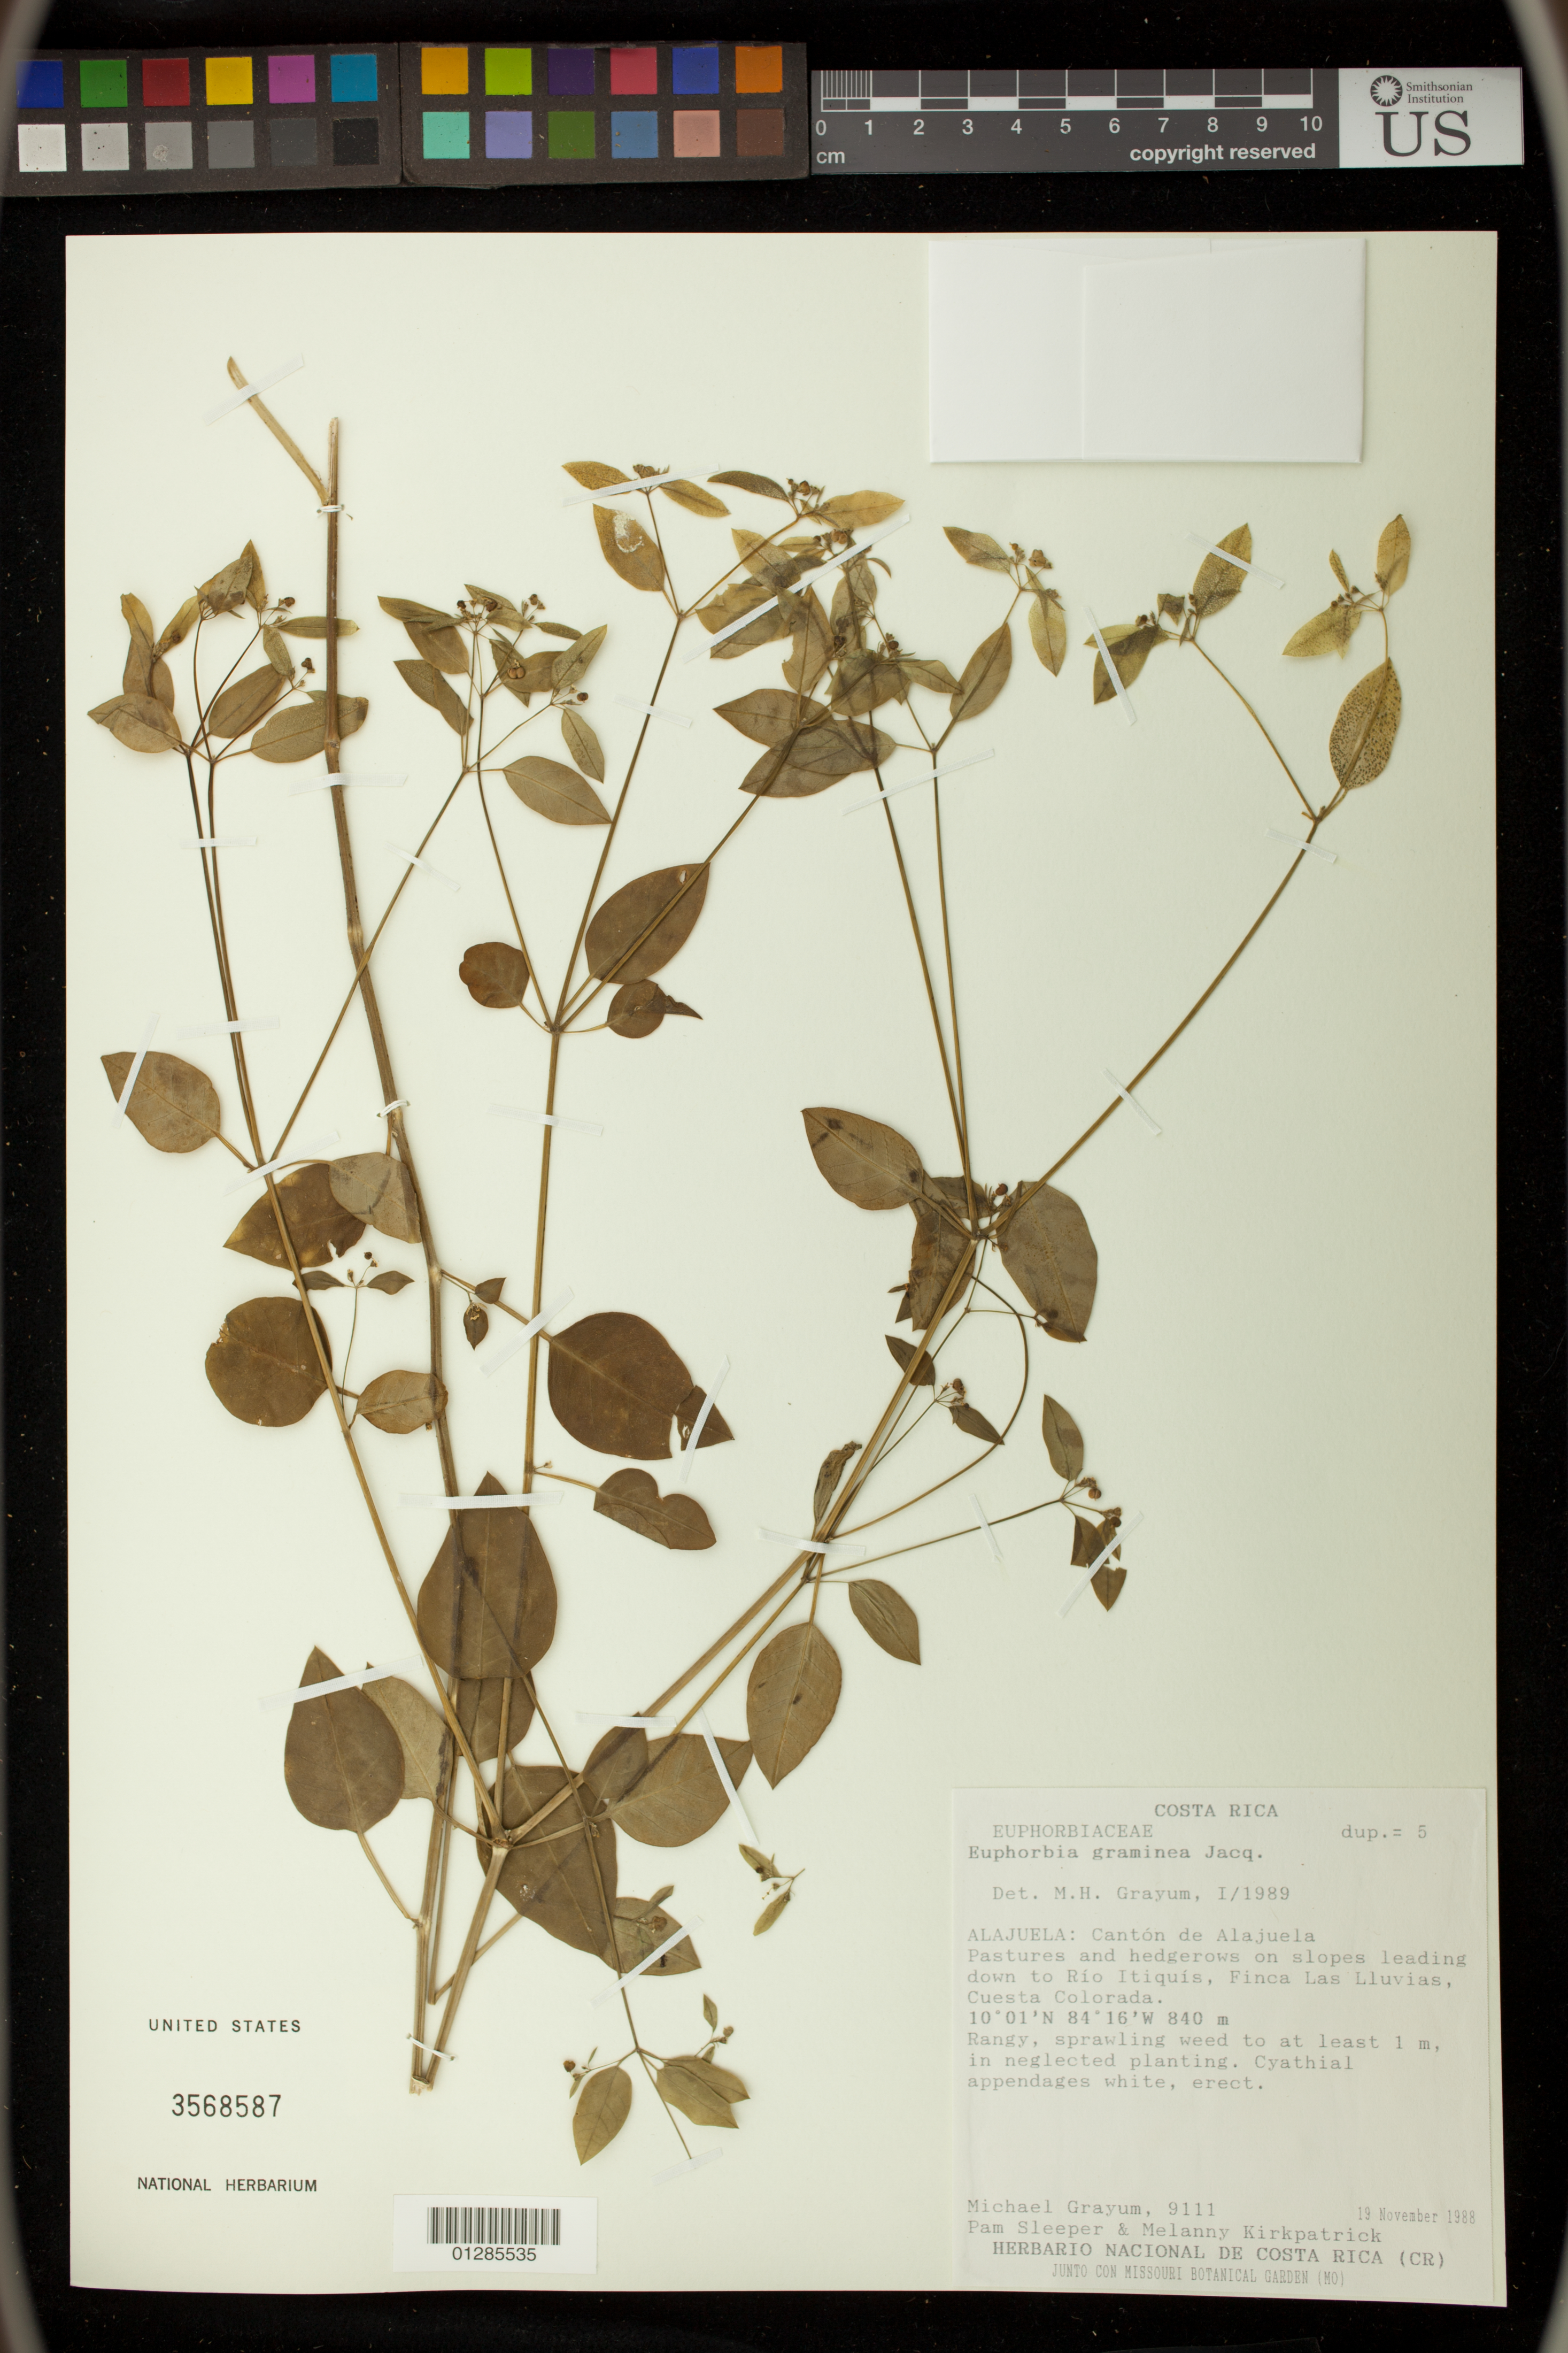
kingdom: Plantae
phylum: Tracheophyta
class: Magnoliopsida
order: Malpighiales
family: Euphorbiaceae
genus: Euphorbia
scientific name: Euphorbia graminea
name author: Jacq.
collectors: M. H. Grayum, P. Sleeper & M. Kirkpatrick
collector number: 9111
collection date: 1988-11-19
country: Costa Rica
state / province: Alajuela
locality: Pastures and hedgerows on slopes leading down to Rio Itiquis, Finca Las Lluvias, Cuesta Colorada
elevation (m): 840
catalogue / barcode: US 3568587